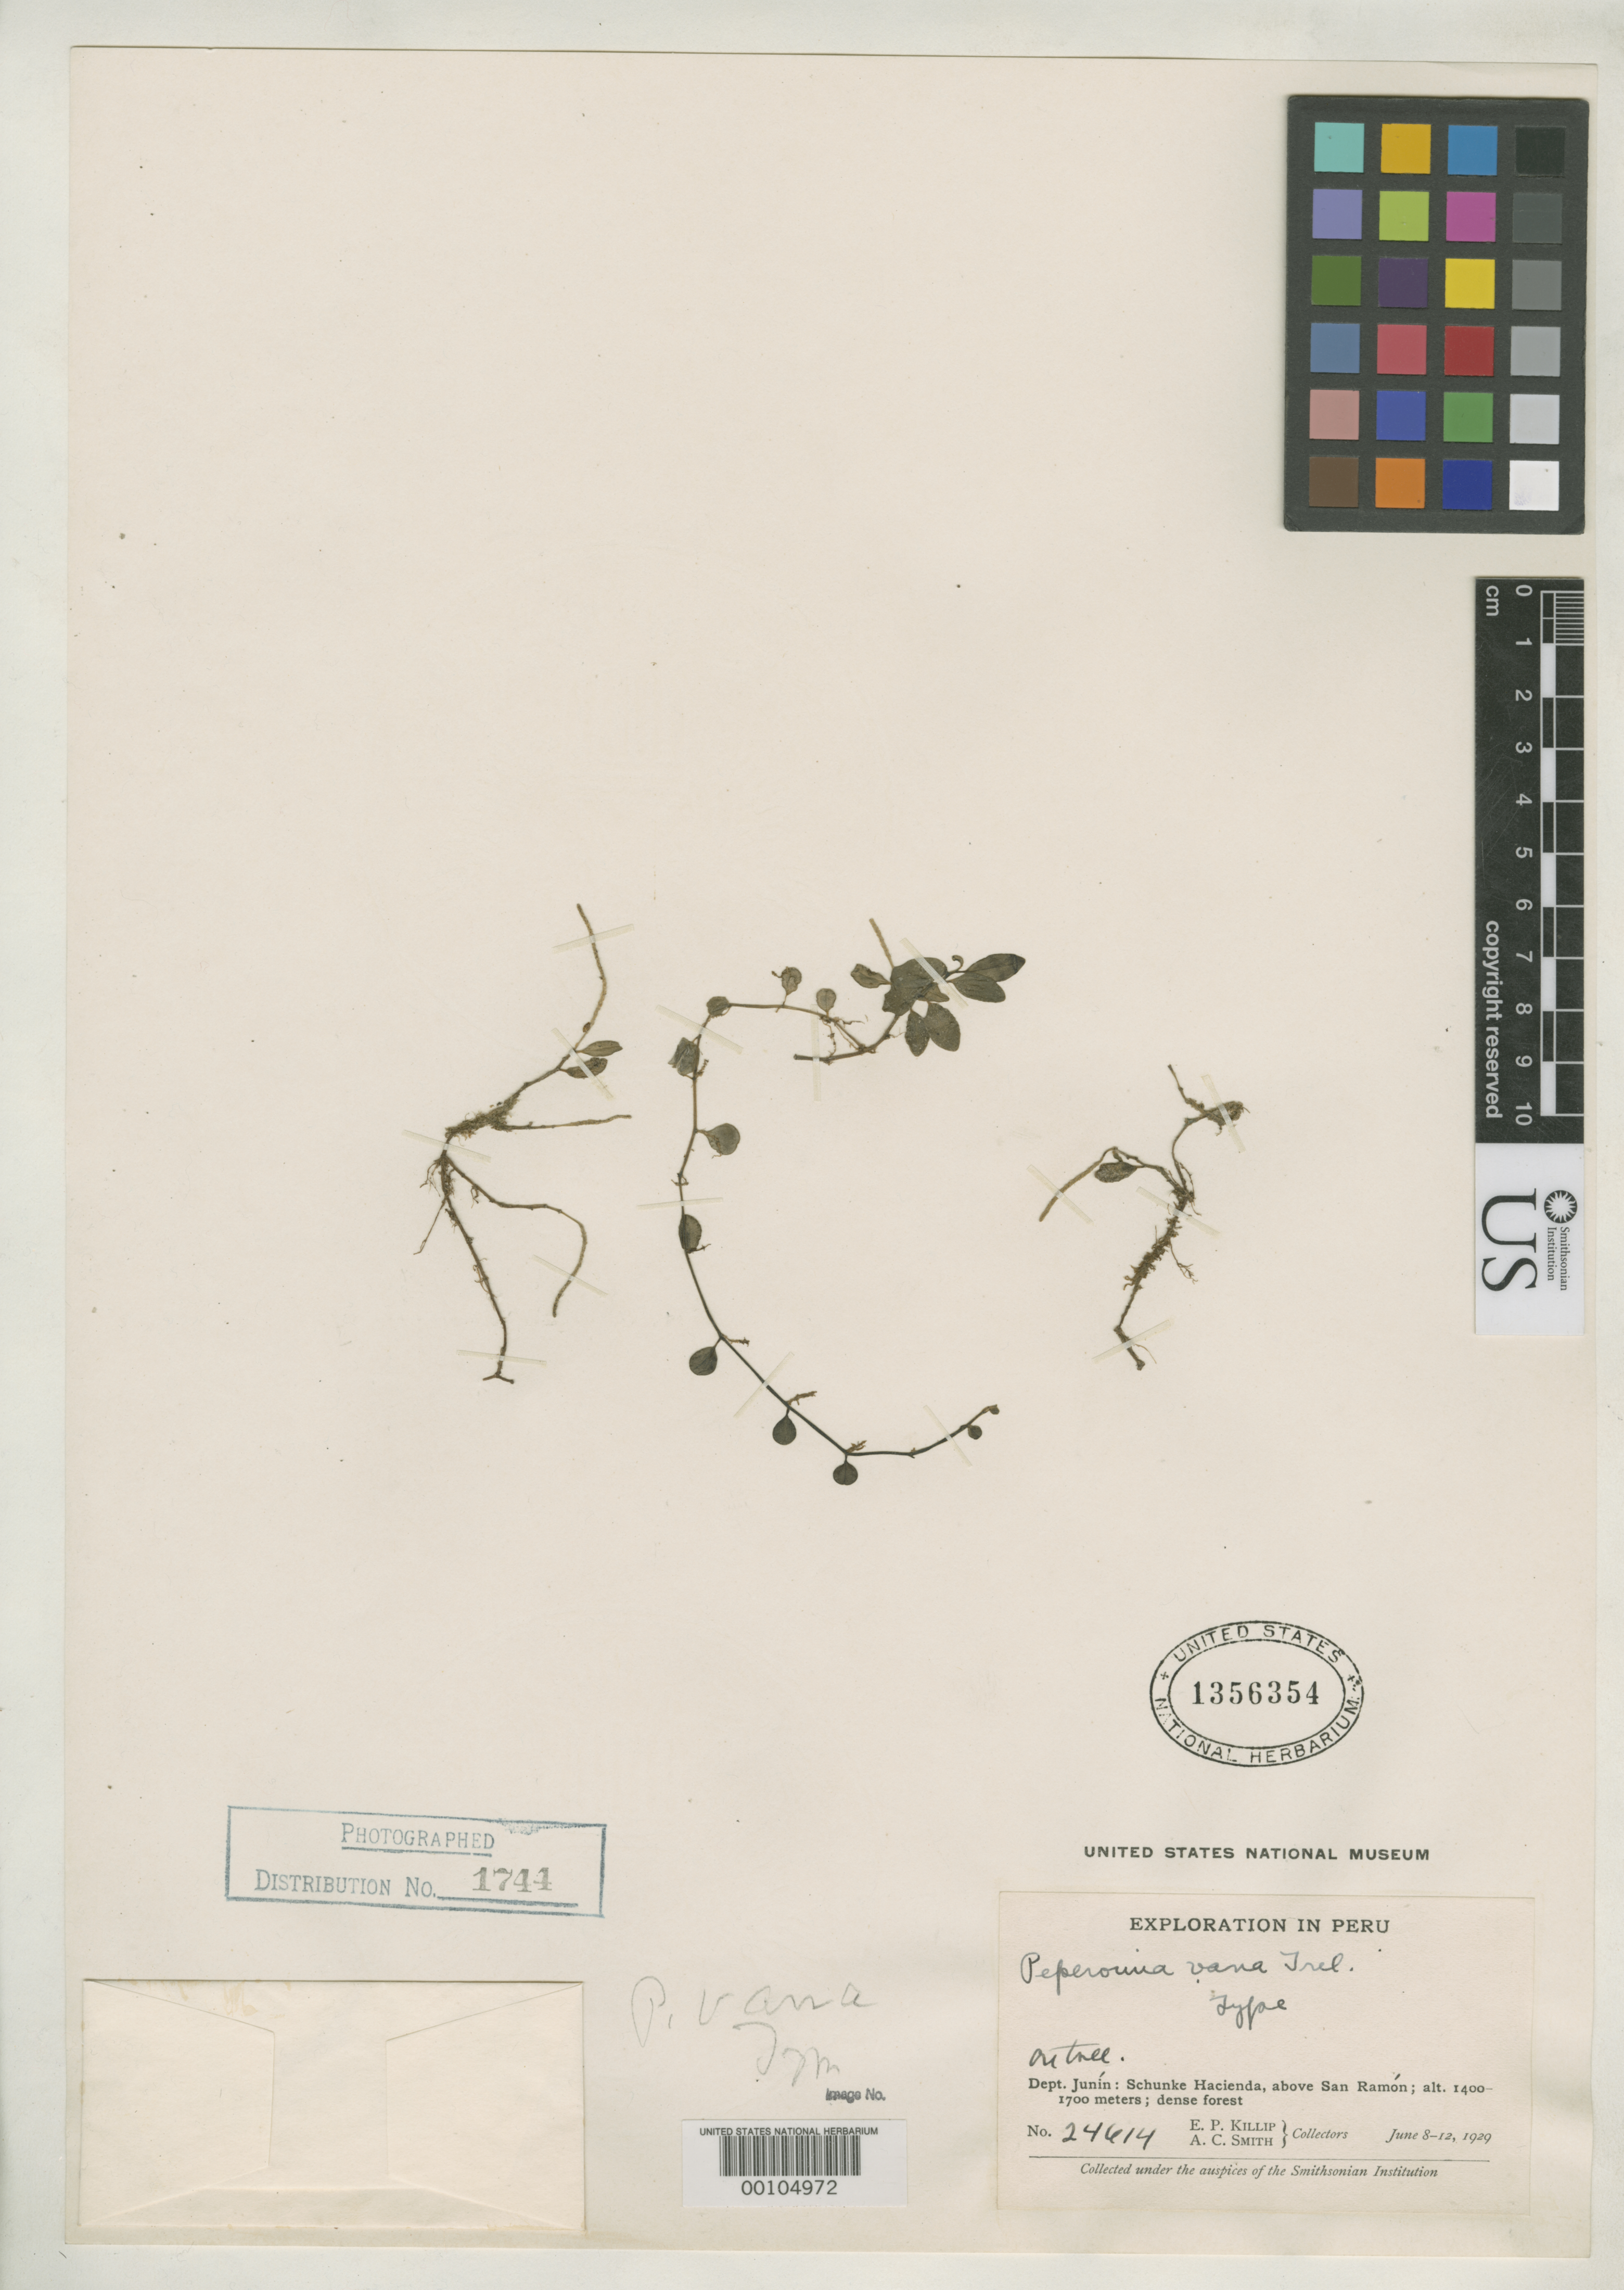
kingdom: Plantae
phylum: Tracheophyta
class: Magnoliopsida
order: Piperales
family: Piperaceae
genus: Peperomia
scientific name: Peperomia vana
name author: Trel. in J.F. Macbr.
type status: Holotype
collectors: E. P. Killip & A. C. Smith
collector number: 24614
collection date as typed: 08 Jun 1929 to 12 Jun 1929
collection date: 1929-06-08/1929-06-12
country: Peru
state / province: Junín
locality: Schunke Hacienda, above San Ramon.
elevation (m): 1400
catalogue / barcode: US 1356354